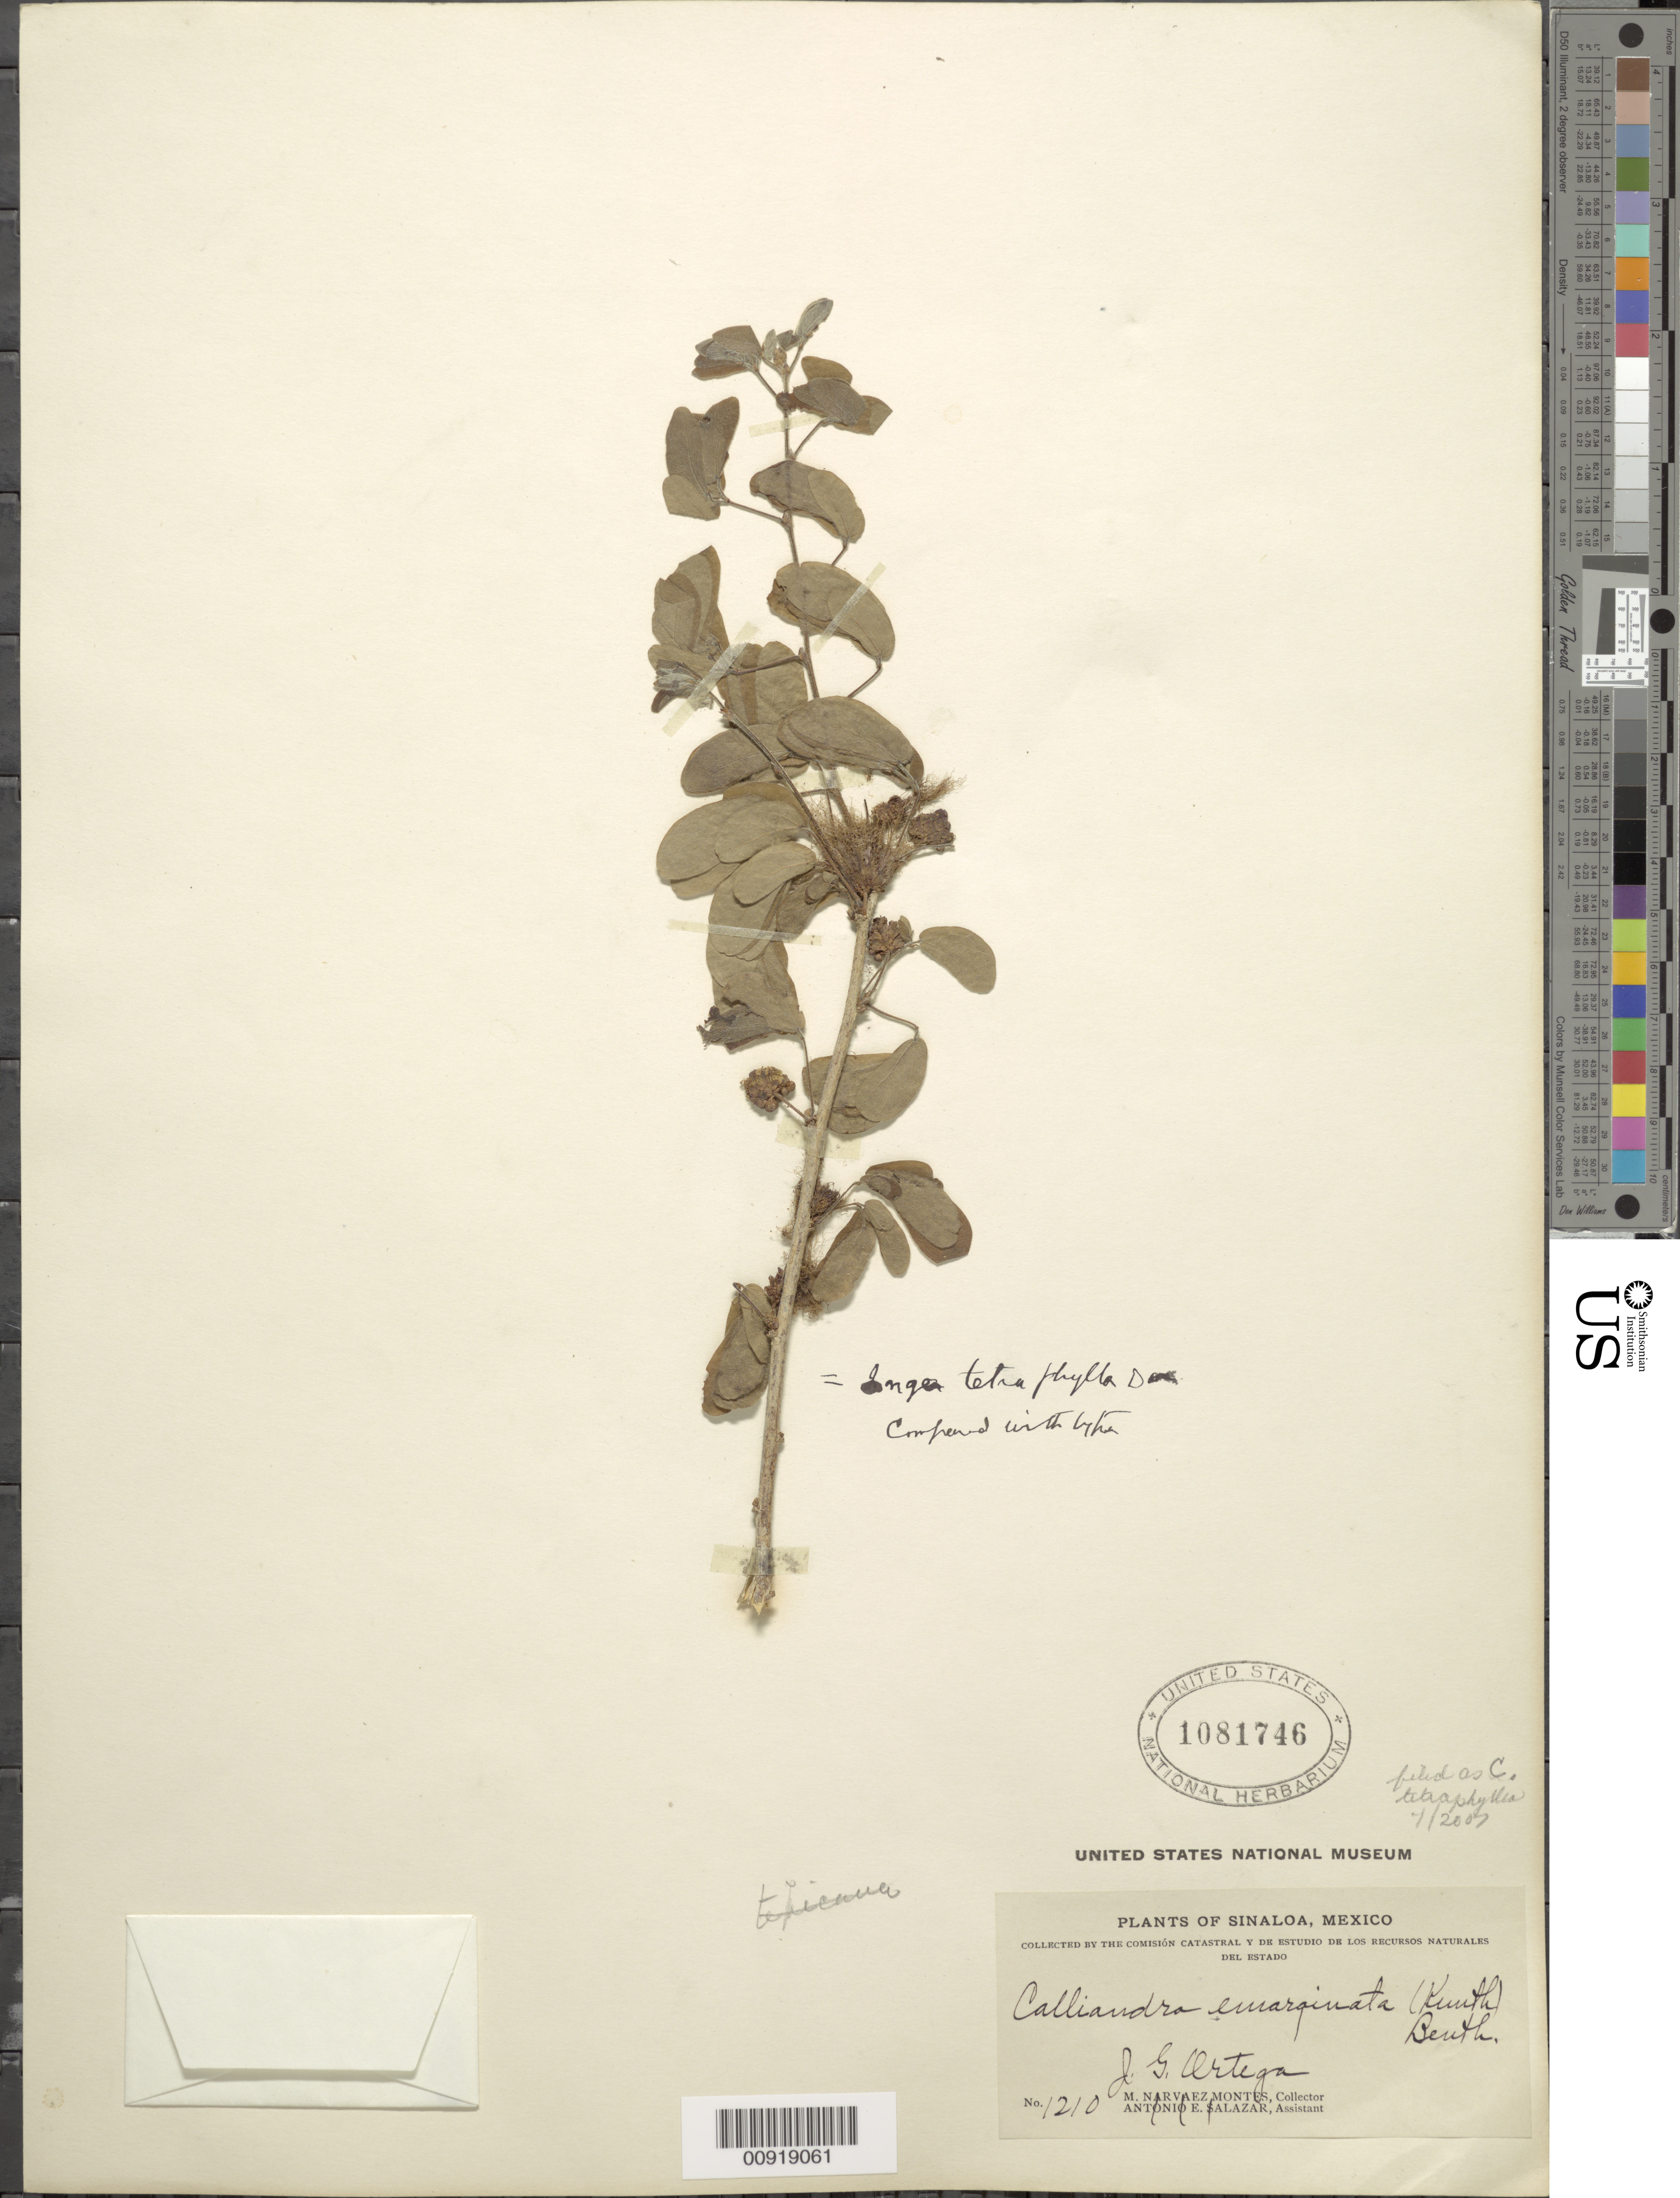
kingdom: Plantae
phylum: Tracheophyta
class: Magnoliopsida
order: Fabales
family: Fabaceae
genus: Calliandra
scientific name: Calliandra tetraphylla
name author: (G. Don) Benth.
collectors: J. Ortega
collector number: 1210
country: Mexico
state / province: Sinaloa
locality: Sinaloa.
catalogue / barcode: US 1081746